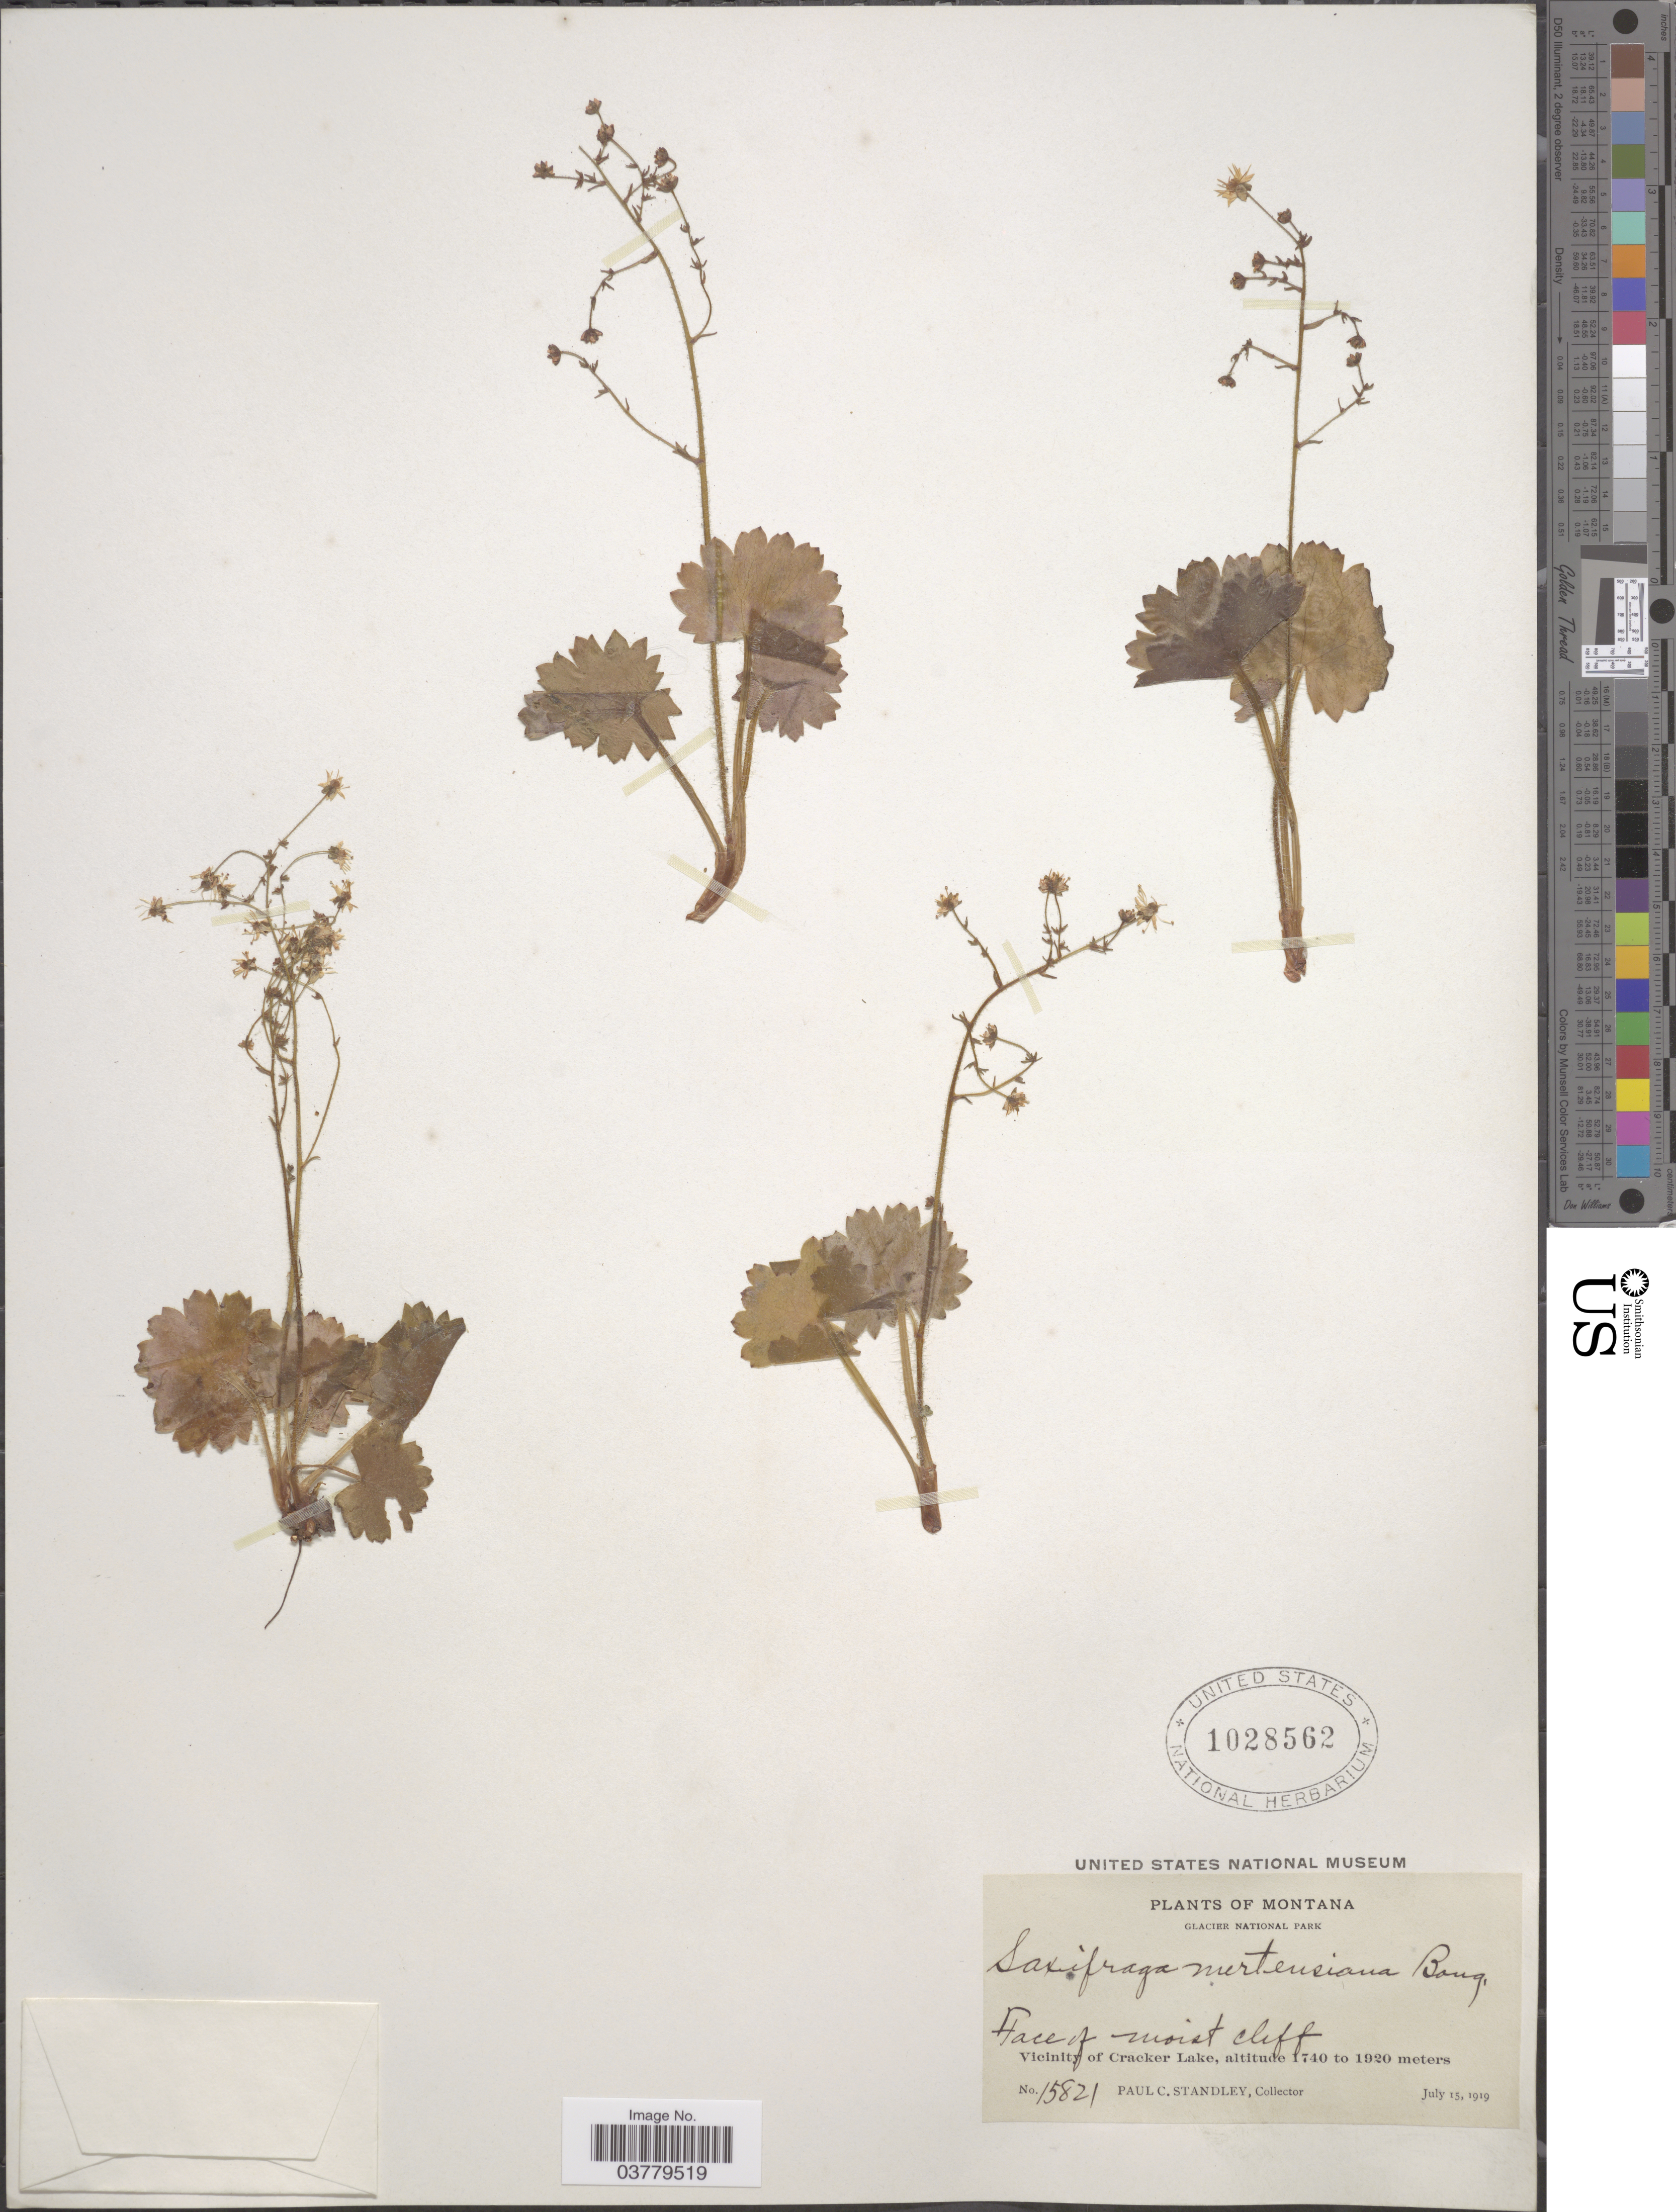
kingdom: Plantae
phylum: Tracheophyta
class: Magnoliopsida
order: Saxifragales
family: Saxifragaceae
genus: Saxifraga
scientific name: Saxifraga mertensiana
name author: Bong.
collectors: P. C. Standley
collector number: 15821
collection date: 1919-07-15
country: United States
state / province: Montana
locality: Glacier National Park. Face of moist cliff. Vicinity of Cracker Lake.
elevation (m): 1740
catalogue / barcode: US 1028562